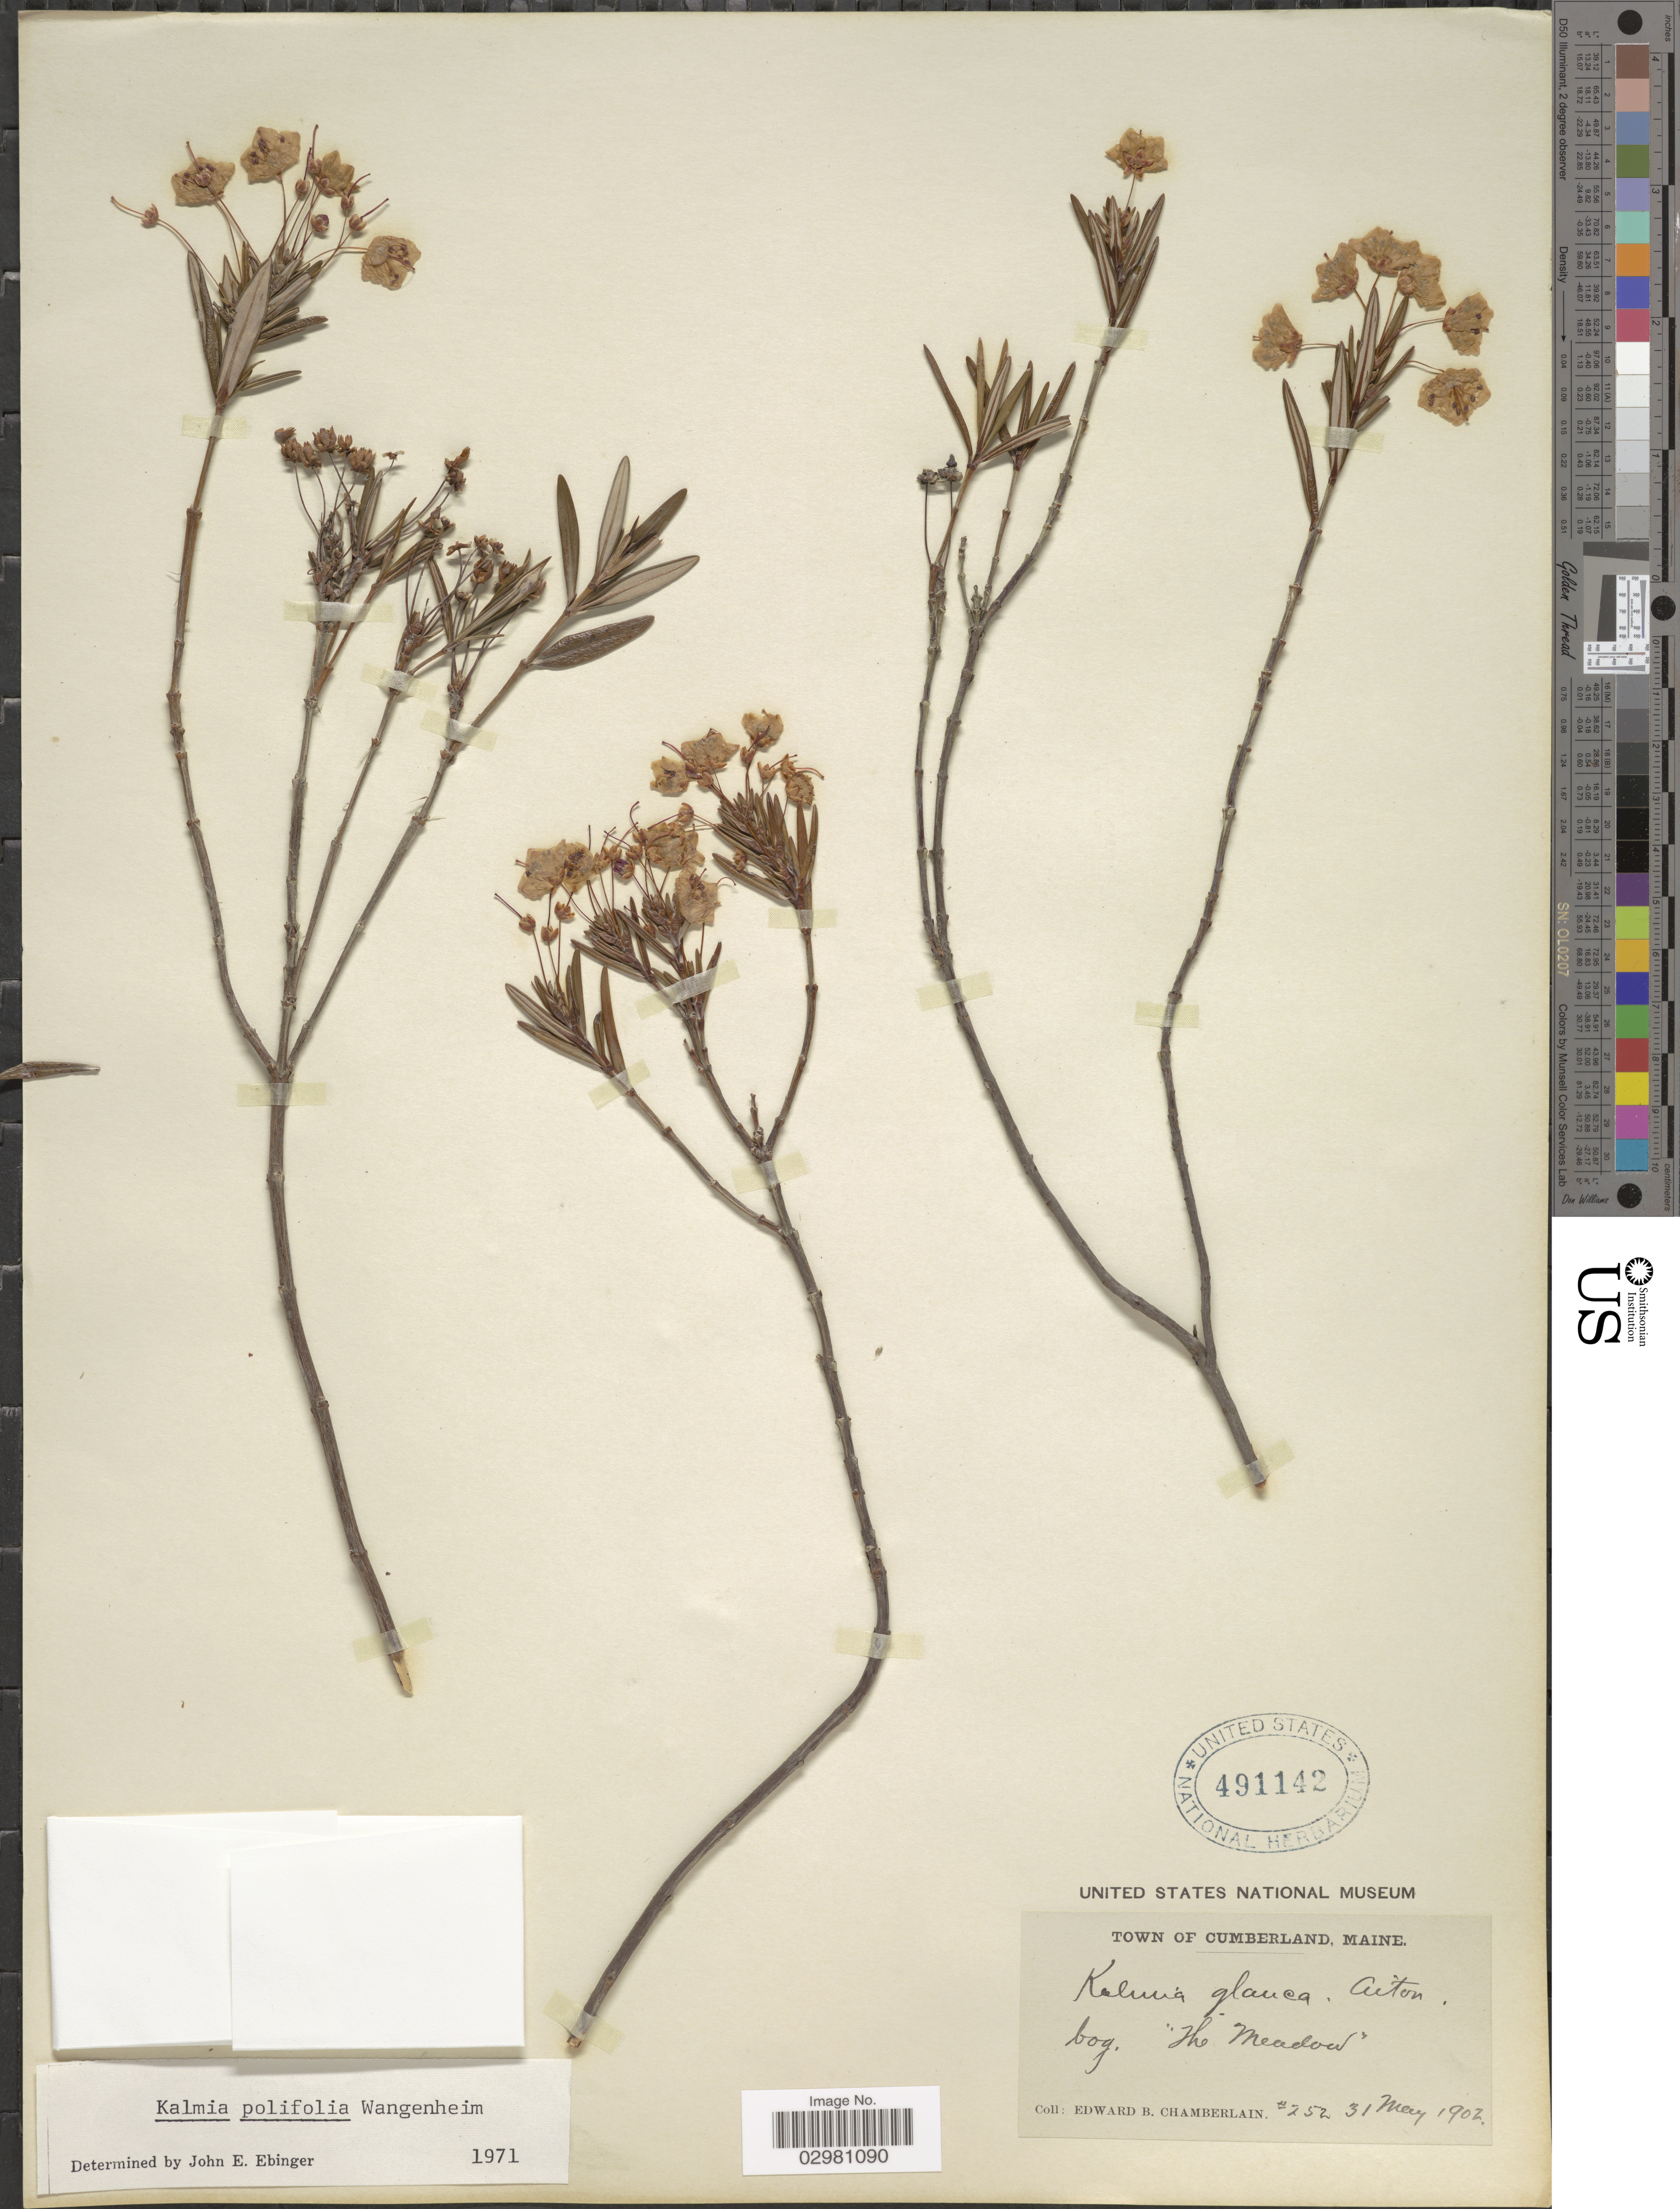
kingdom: Plantae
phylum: Tracheophyta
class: Magnoliopsida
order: Ericales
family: Ericaceae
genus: Kalmia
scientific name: Kalmia polifolia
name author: Wangenh.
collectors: E. Chamberlain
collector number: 252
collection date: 1902-05-31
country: United States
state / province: Maine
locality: Town of Cumberland. Bog. "The Meadow".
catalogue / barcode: US 491142